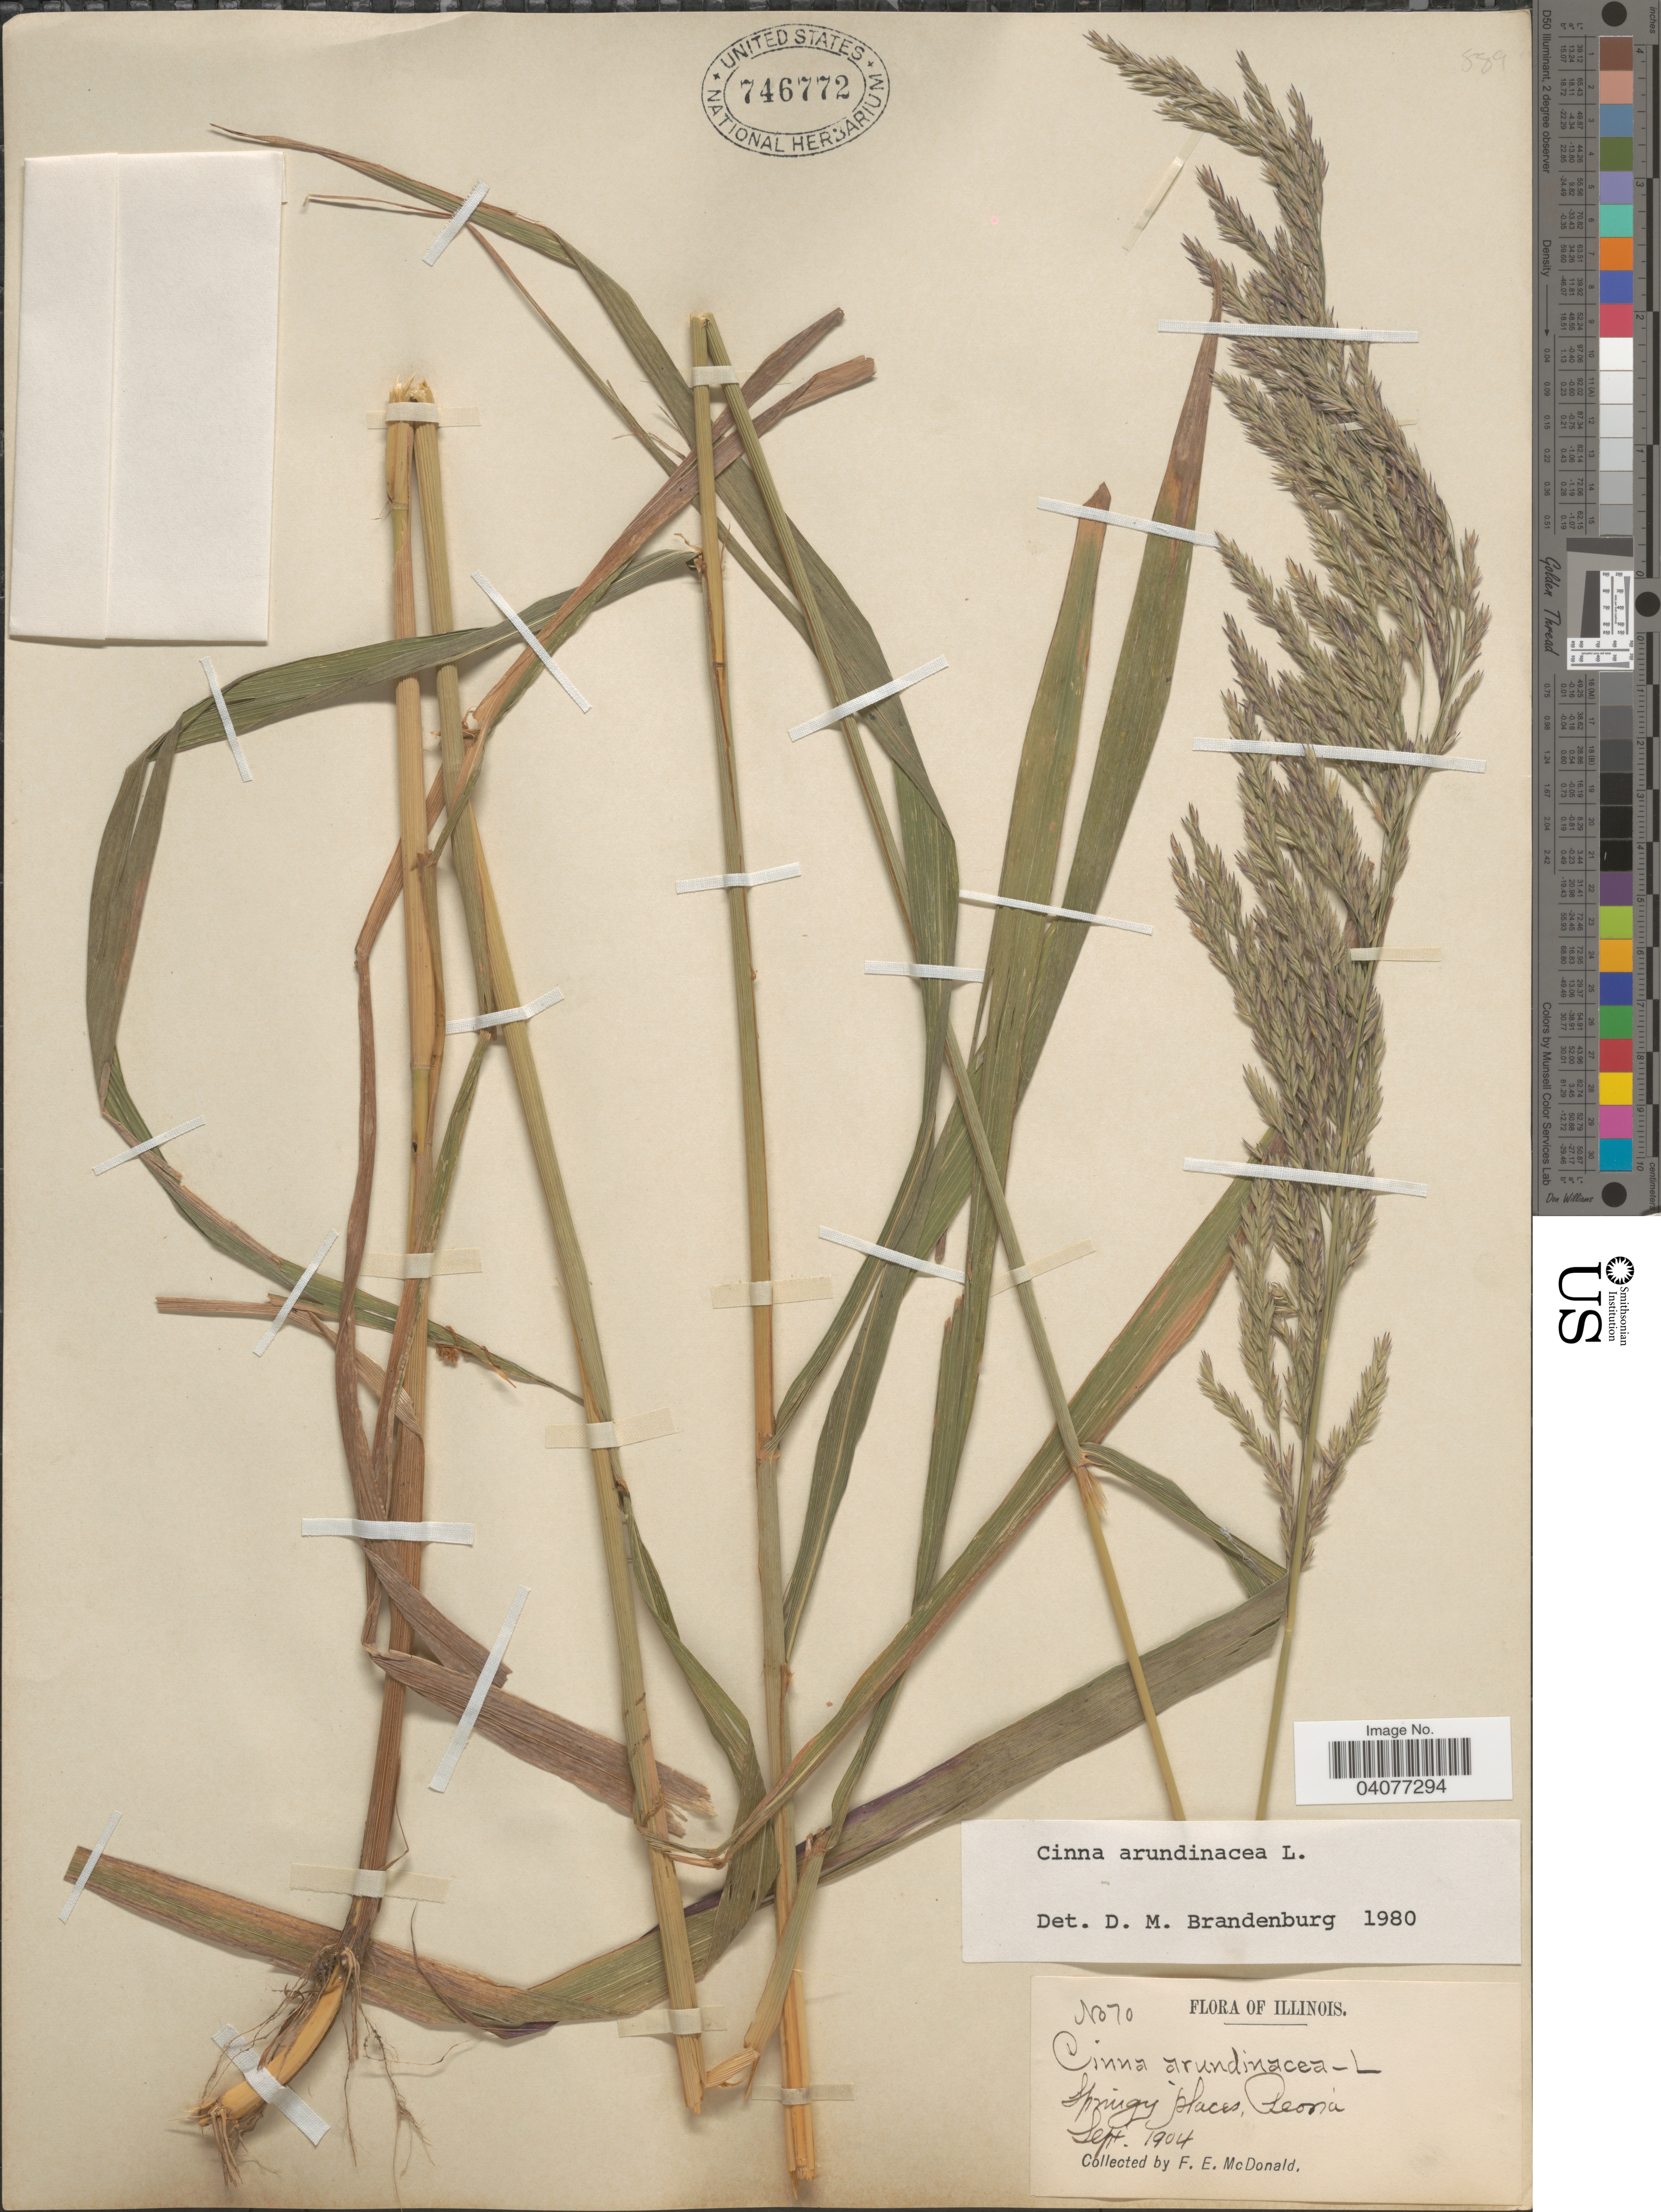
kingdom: Plantae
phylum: Tracheophyta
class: Liliopsida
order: Poales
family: Poaceae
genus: Cinna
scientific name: Cinna arundinacea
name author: L.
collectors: F. E. McDonald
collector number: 70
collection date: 1904-09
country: United States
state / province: Illinois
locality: Springy places, Peoria.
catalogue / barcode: US 746772